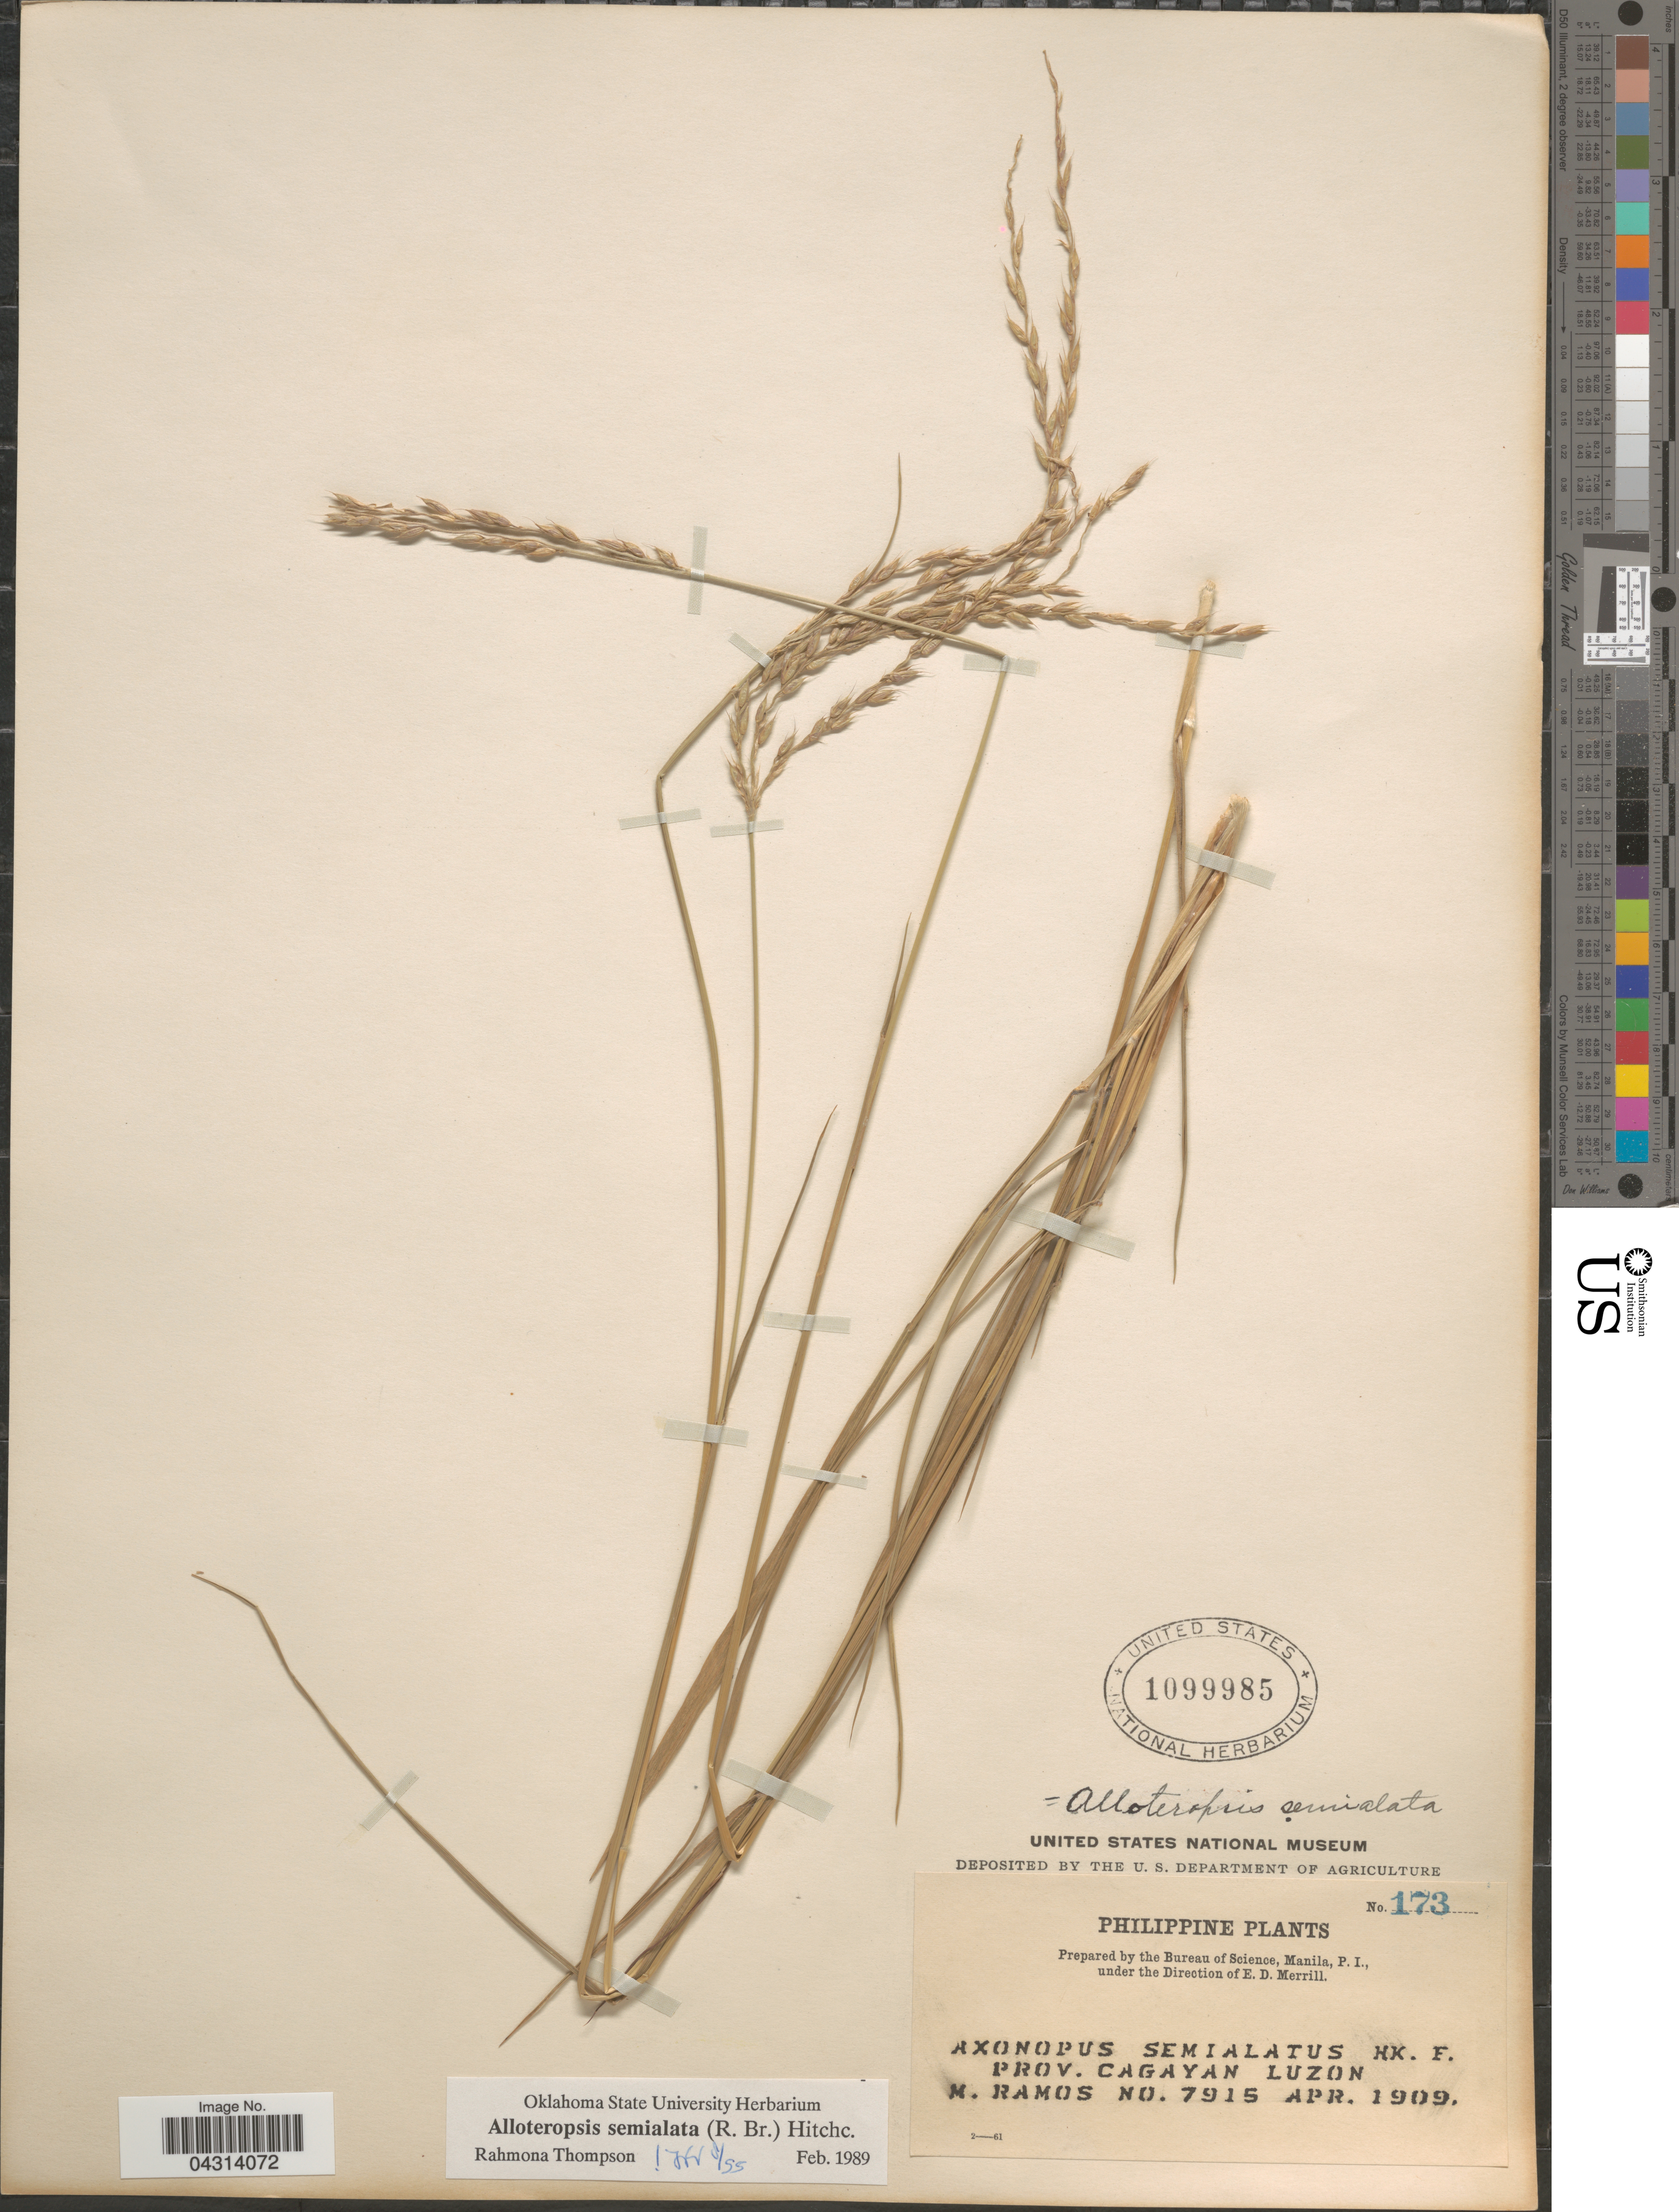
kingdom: Plantae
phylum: Tracheophyta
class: Liliopsida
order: Poales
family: Poaceae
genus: Alloteropsis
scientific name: Alloteropsis semialata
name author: (R. Br.) Hitchc.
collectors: M. Ramos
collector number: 7915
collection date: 1909-04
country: Philippines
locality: Prov. Cagayan Luzon.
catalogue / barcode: US 1099985